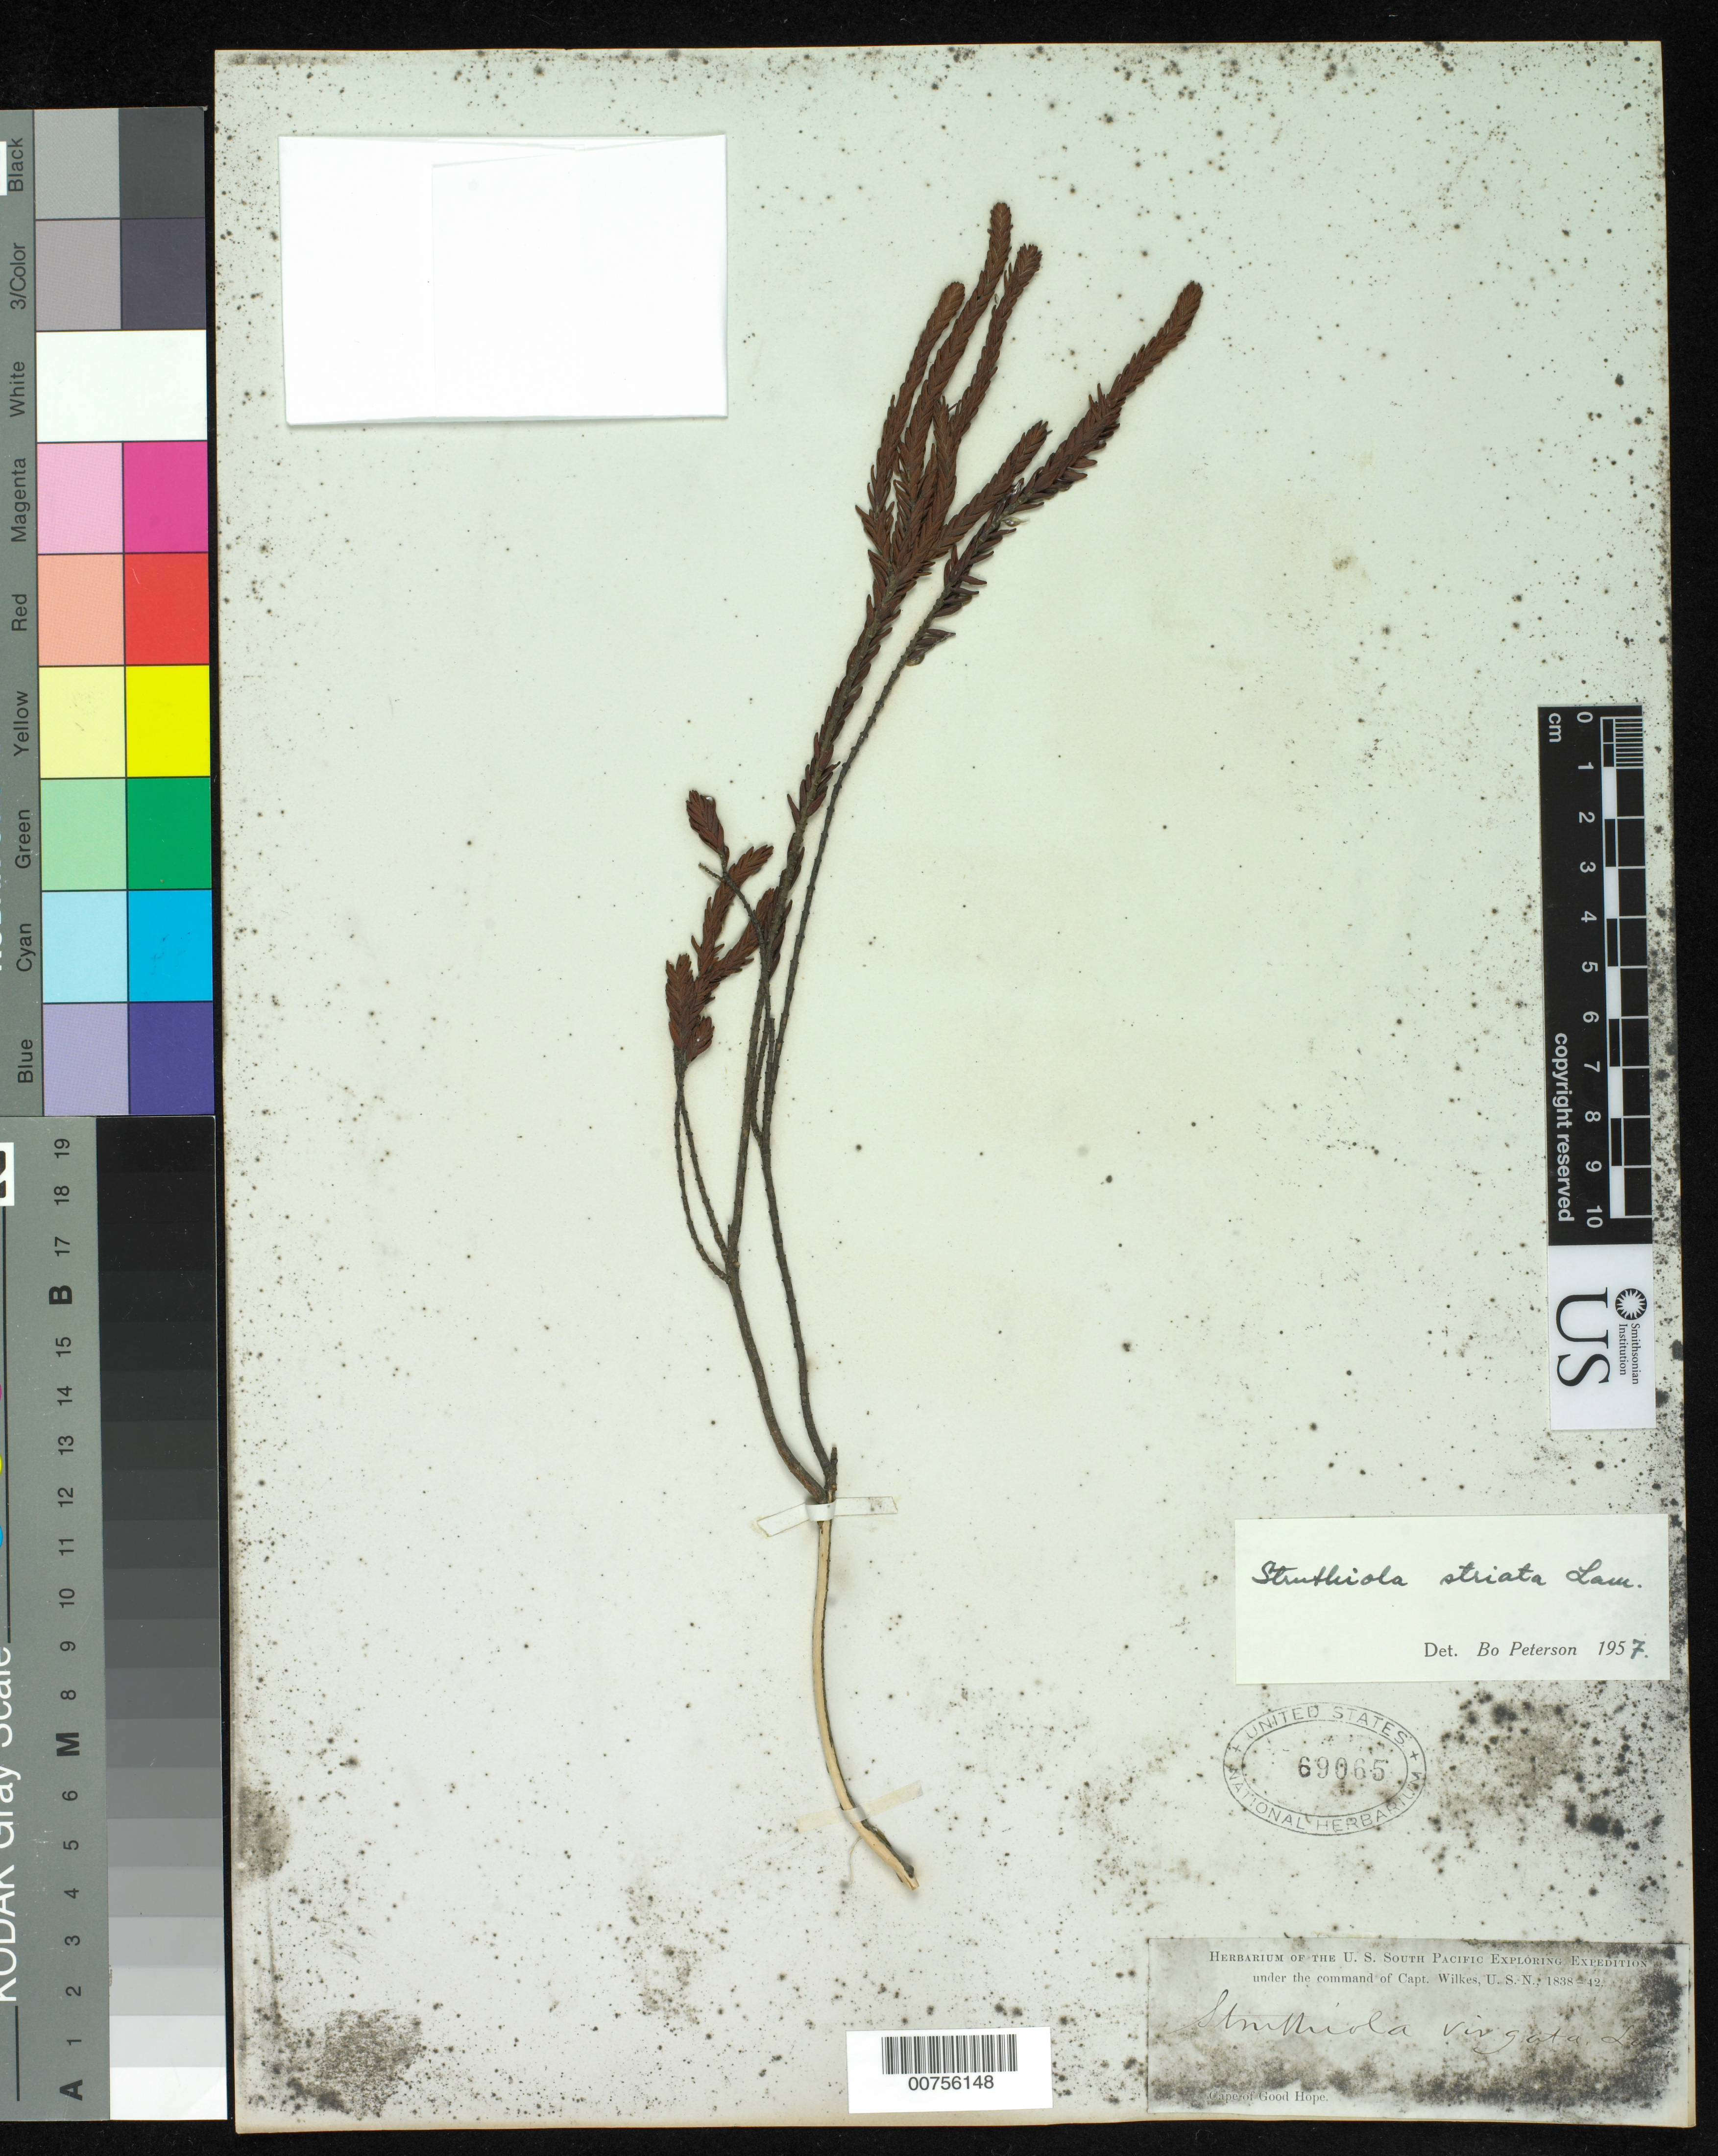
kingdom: Plantae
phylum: Tracheophyta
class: Magnoliopsida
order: Malvales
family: Thymelaeaceae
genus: Struthiola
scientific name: Struthiola striata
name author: Lam.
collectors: Wilkes Explor. Exped.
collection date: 1838/1842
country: South Africa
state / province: Western Cape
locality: Cape of Good Hope. Cape Town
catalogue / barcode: US 69065